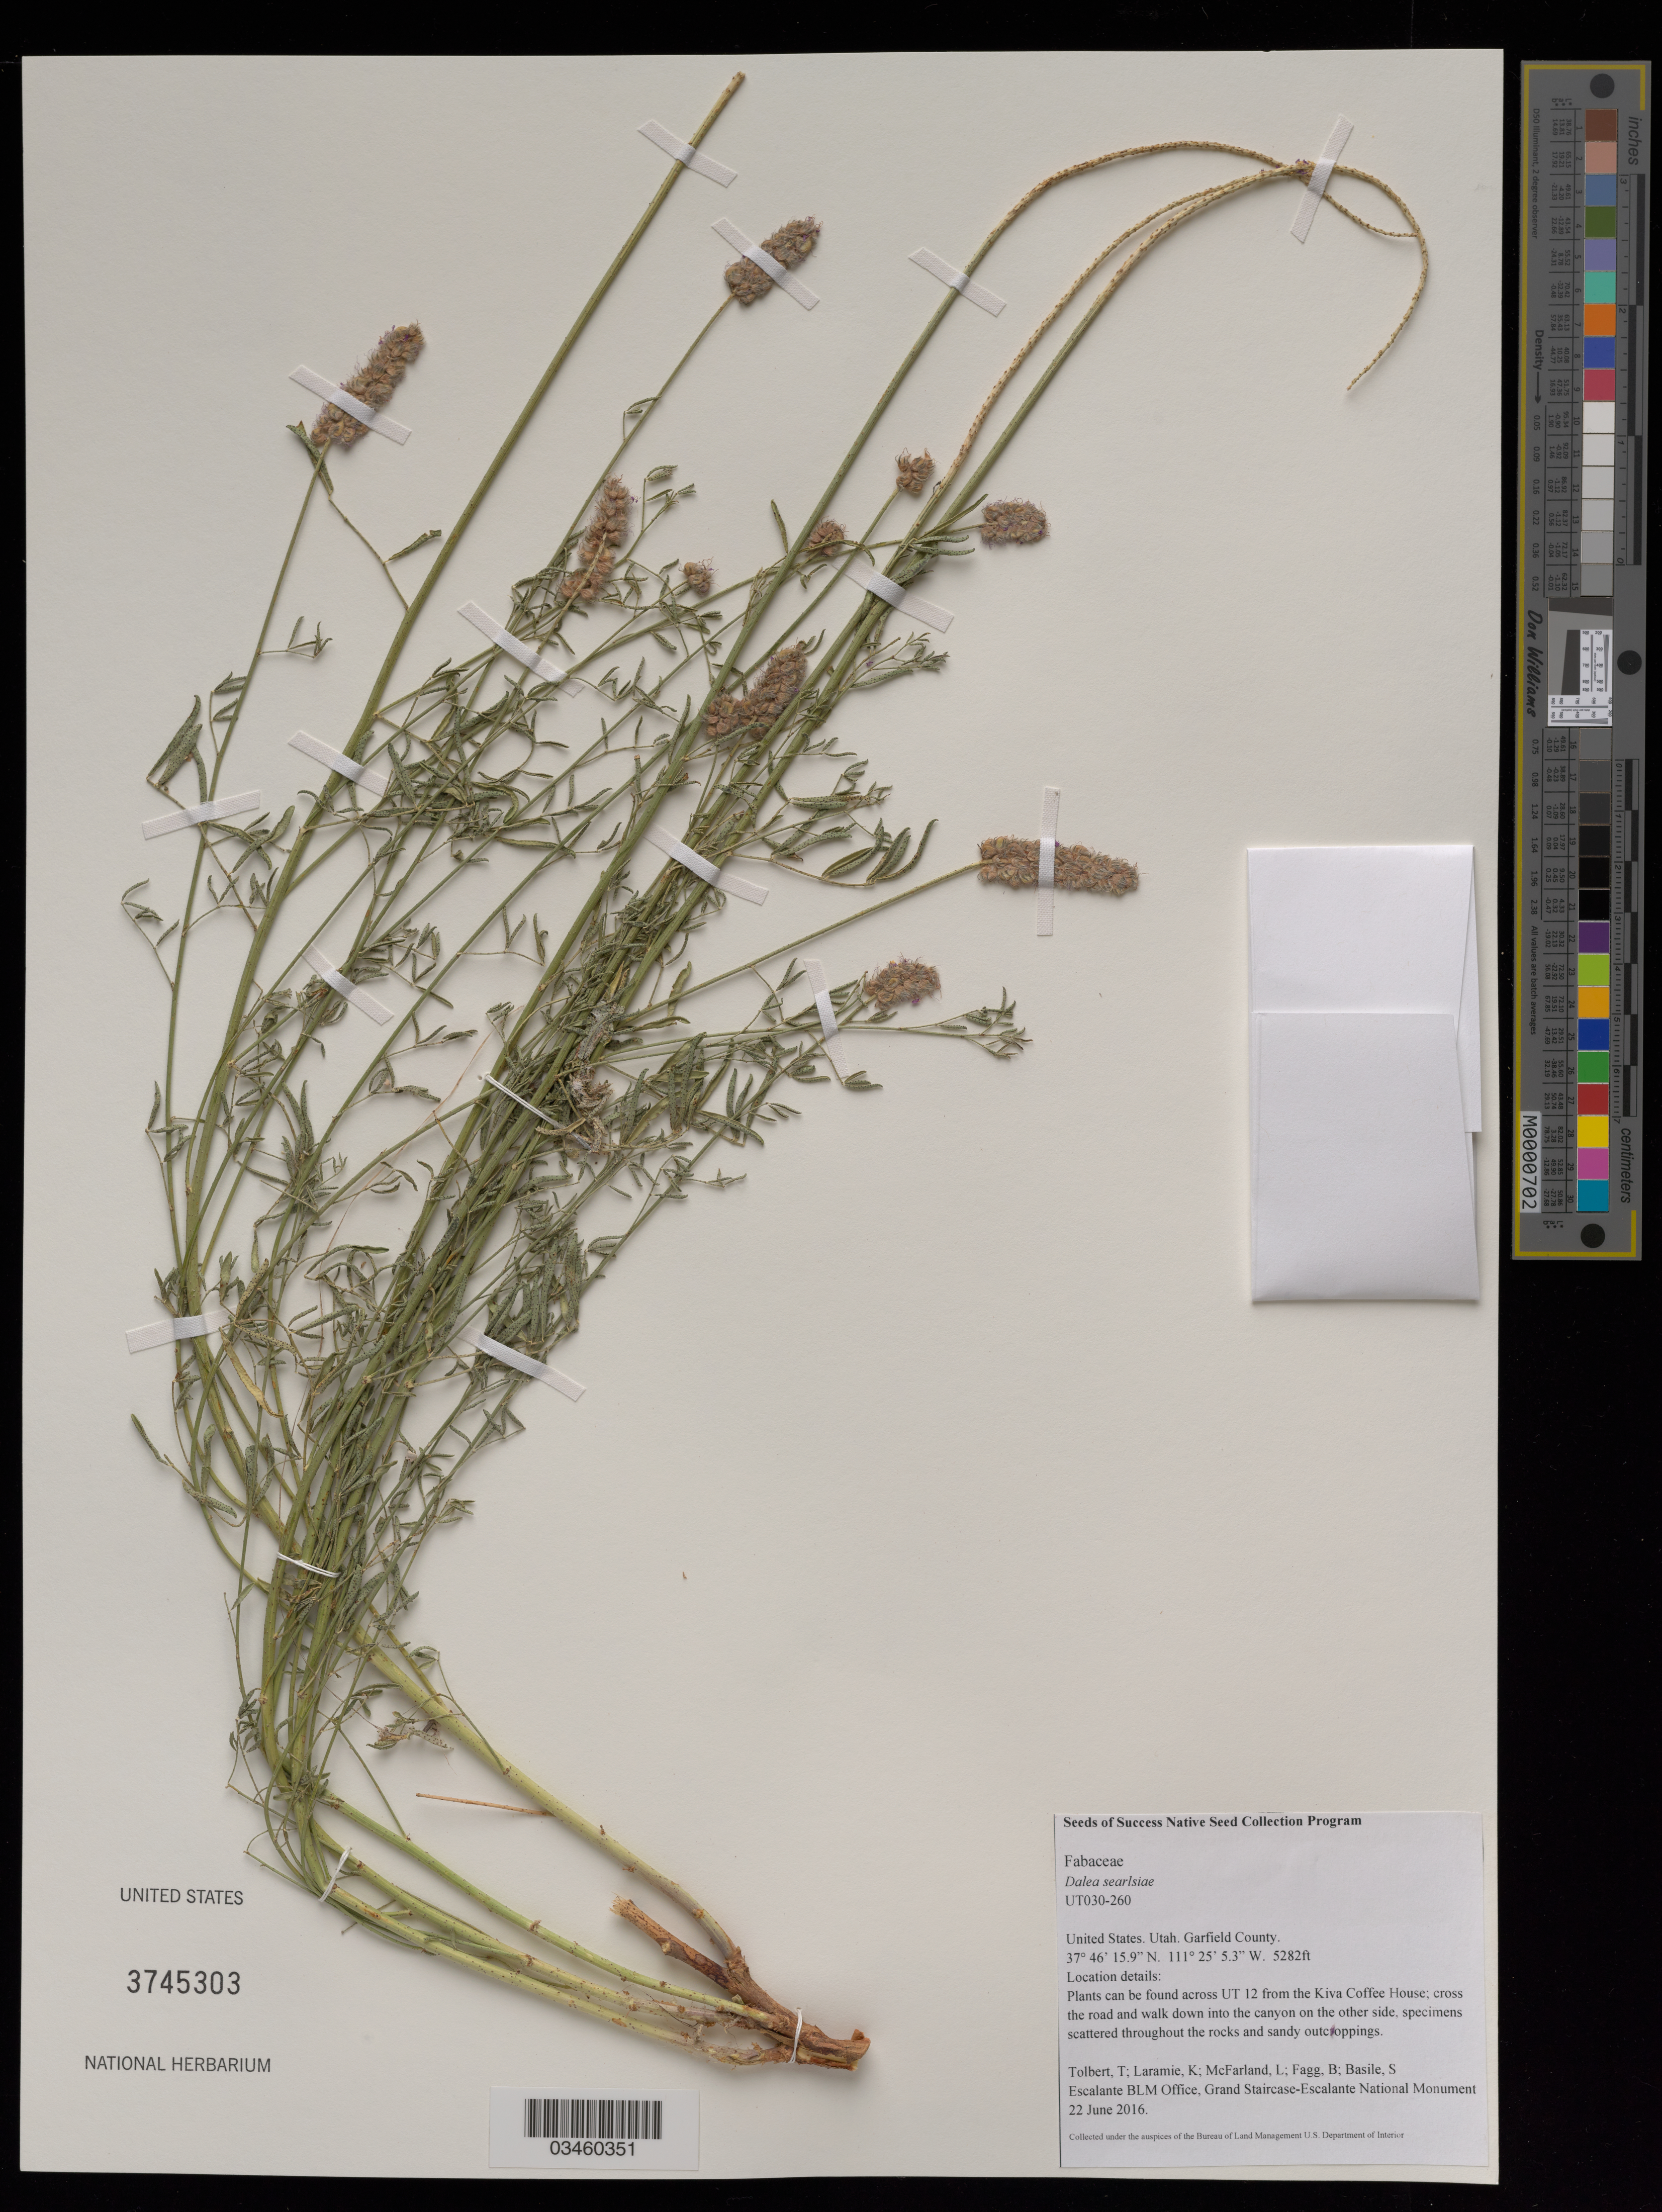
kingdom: Plantae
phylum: Tracheophyta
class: Magnoliopsida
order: Fabales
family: Fabaceae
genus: Dalea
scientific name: Dalea searlsiae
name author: (A. Gray) Barneby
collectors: T. Tolbert, K. Laramie, L. McFarland, B. Fagg & S. Basile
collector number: UT030-260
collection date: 2016-06-22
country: United States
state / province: Utah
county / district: Garfield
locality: Grand Staircase - Escalante National Monument, UT Highway 12 from the Kiva Coffe House.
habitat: Sandy canyon scrub; sandstone slickrock; very arid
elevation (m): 1610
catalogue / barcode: US 3745303